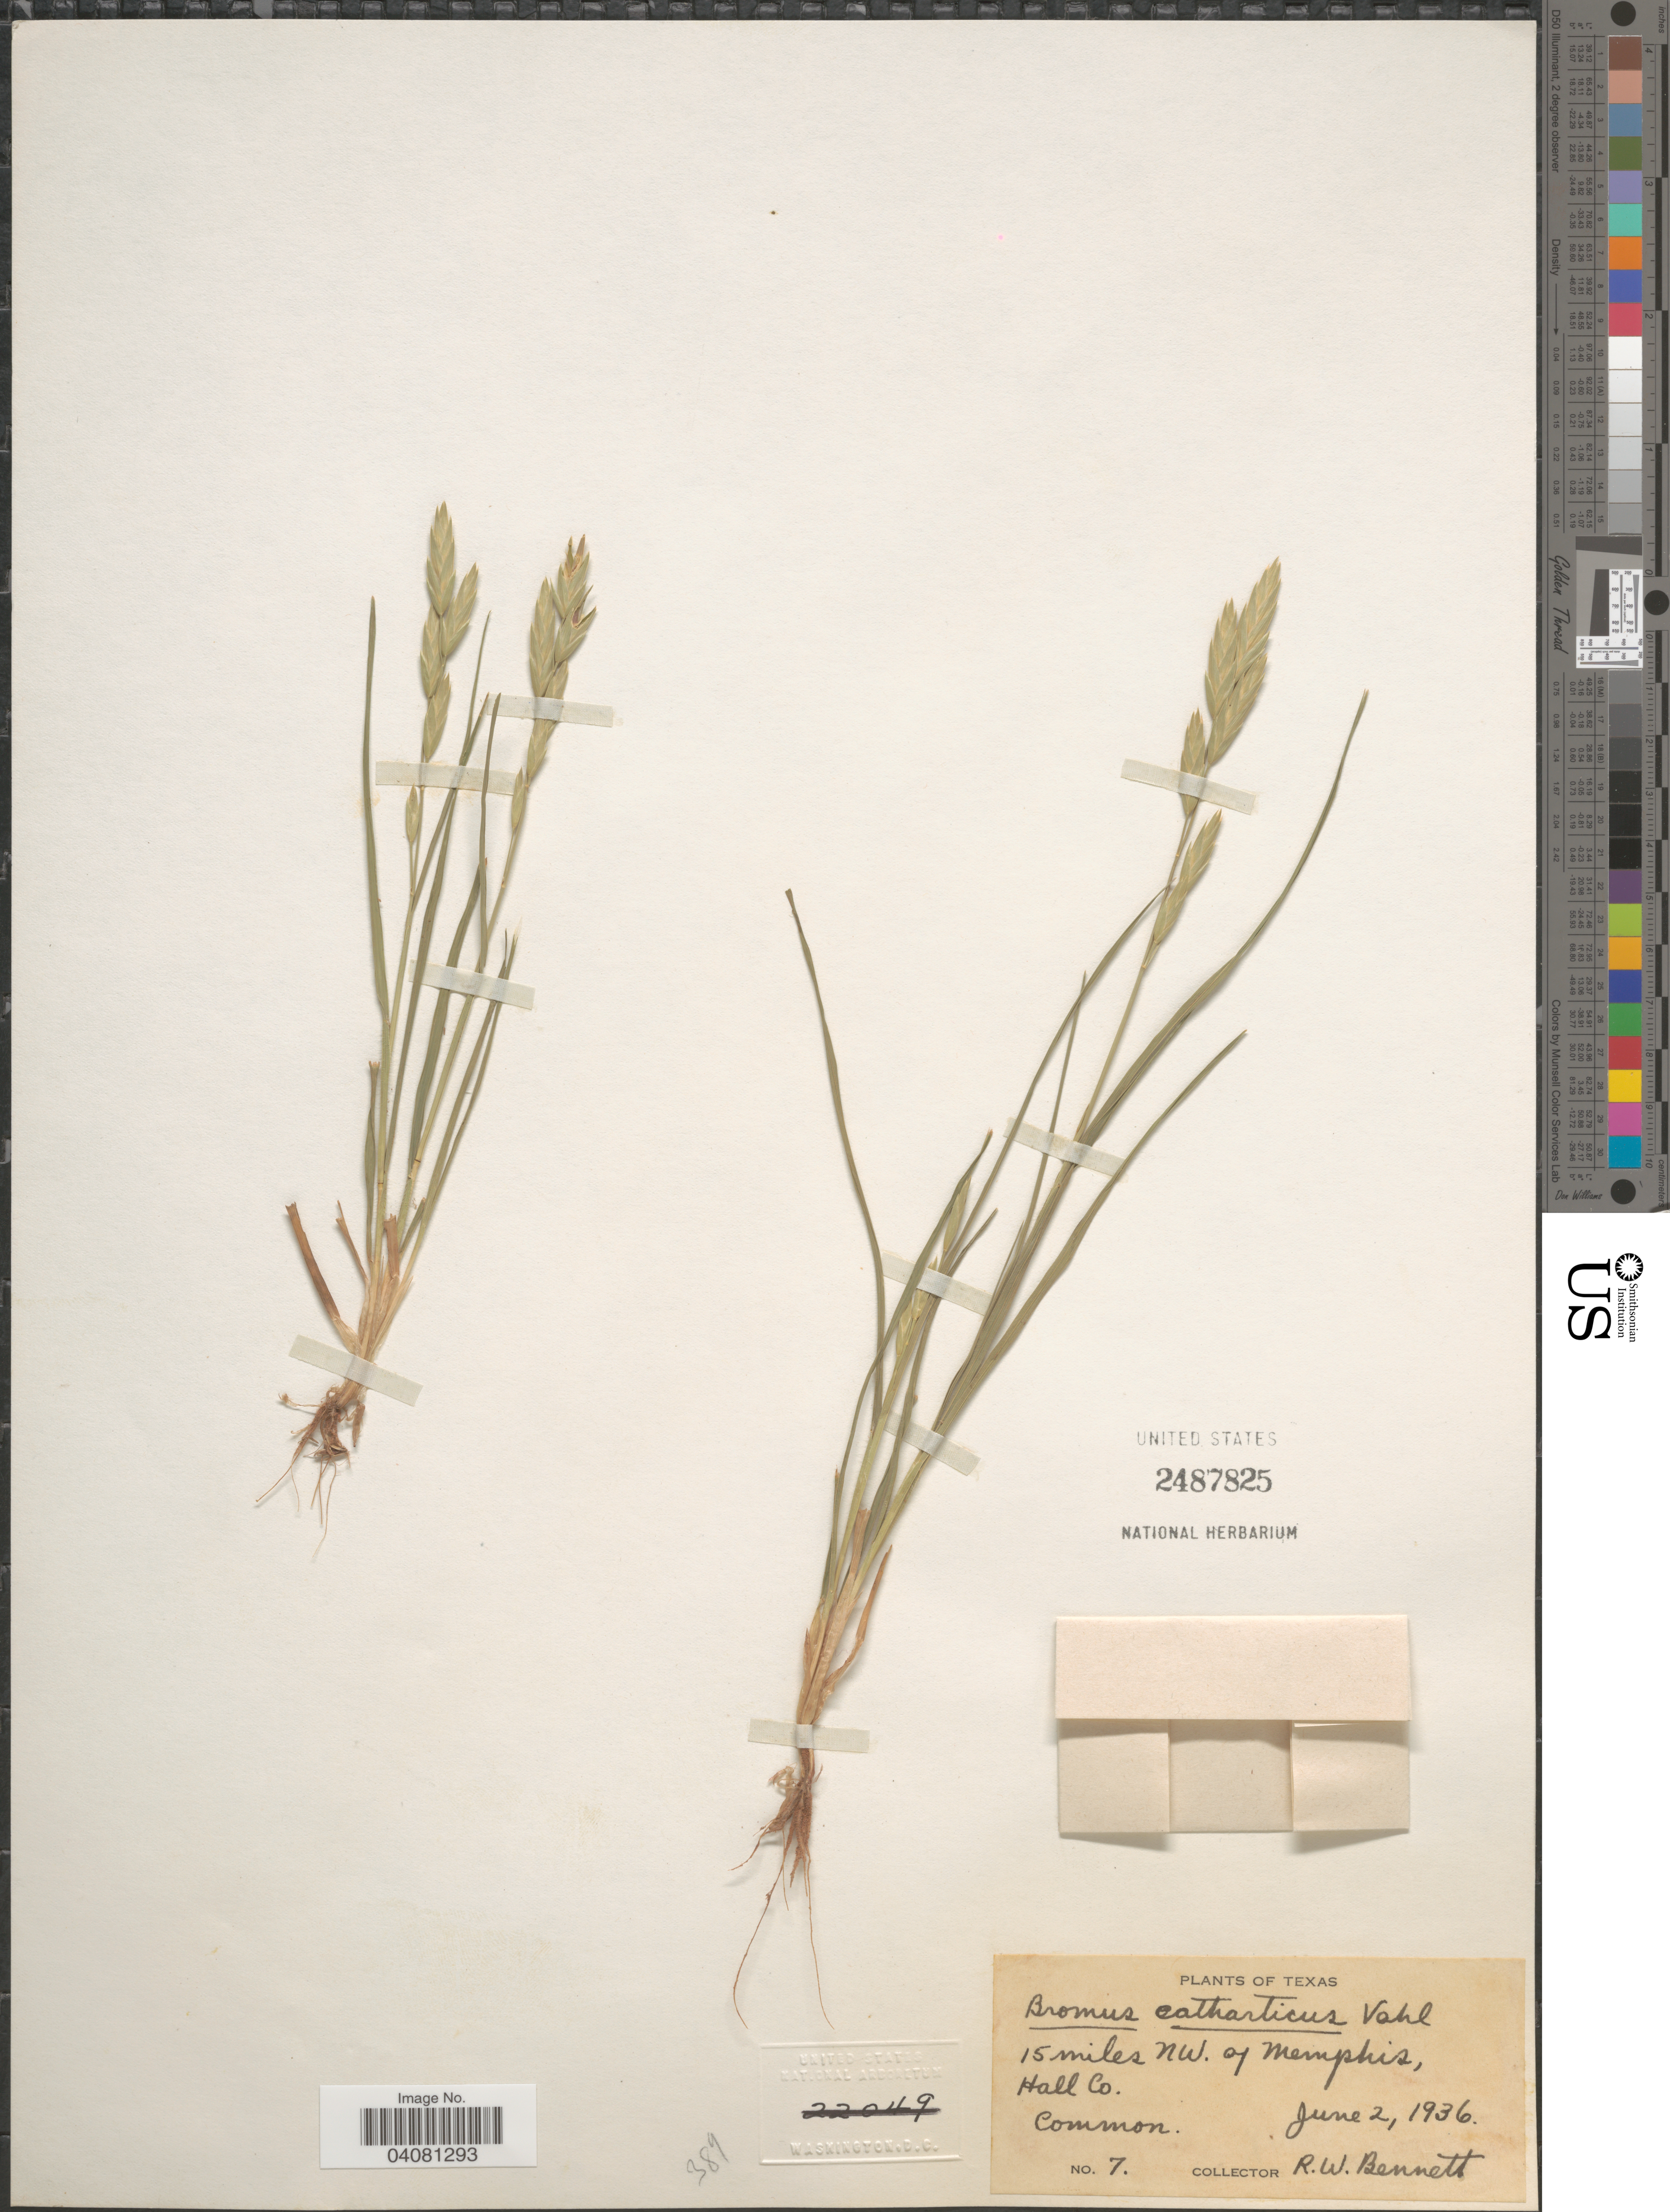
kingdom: Plantae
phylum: Tracheophyta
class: Liliopsida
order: Poales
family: Poaceae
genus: Bromus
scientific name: Bromus catharticus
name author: Vahl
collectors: R. W. Bennett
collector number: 7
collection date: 1936-06-02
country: United States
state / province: Texas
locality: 15 miles NW of Memphis, Hall Co.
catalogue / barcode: US 2487825